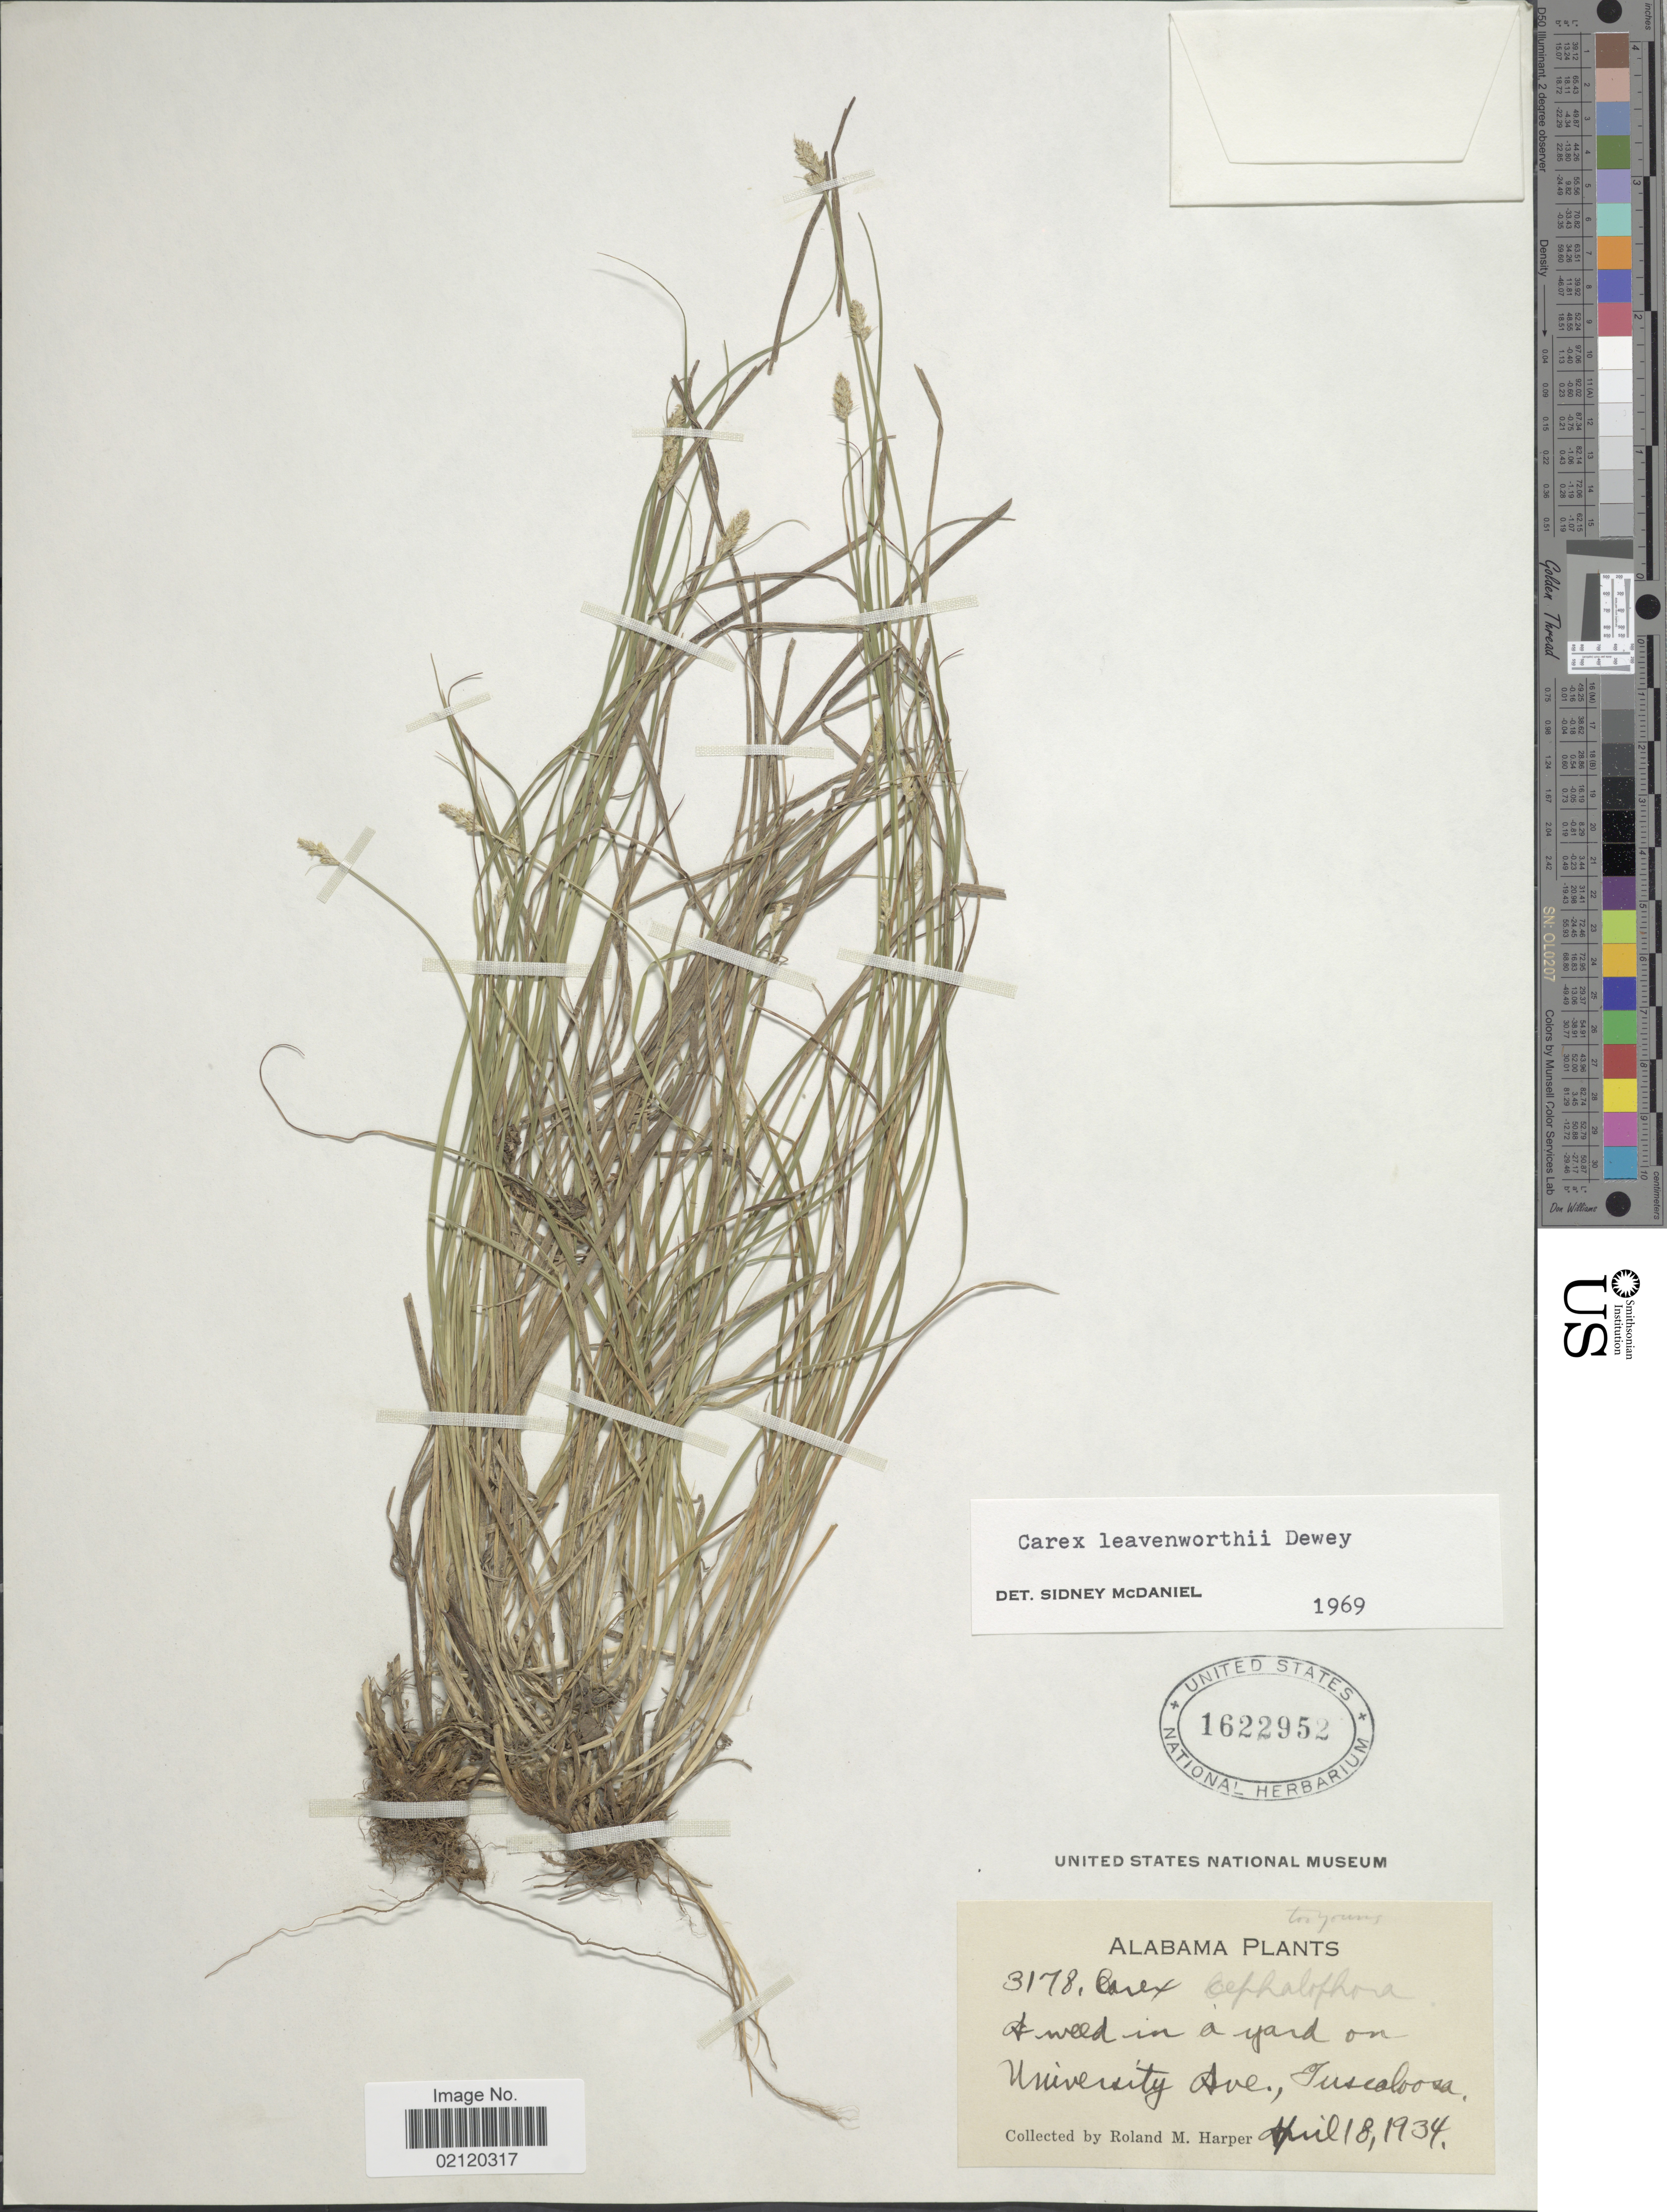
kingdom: Plantae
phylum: Tracheophyta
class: Liliopsida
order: Poales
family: Cyperaceae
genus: Carex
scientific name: Carex leavenworthii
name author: Dewey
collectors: R. M. Harper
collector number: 3178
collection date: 1934-04-18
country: United States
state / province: Alabama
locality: University Ave., Tuscaloosa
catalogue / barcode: US 1622952